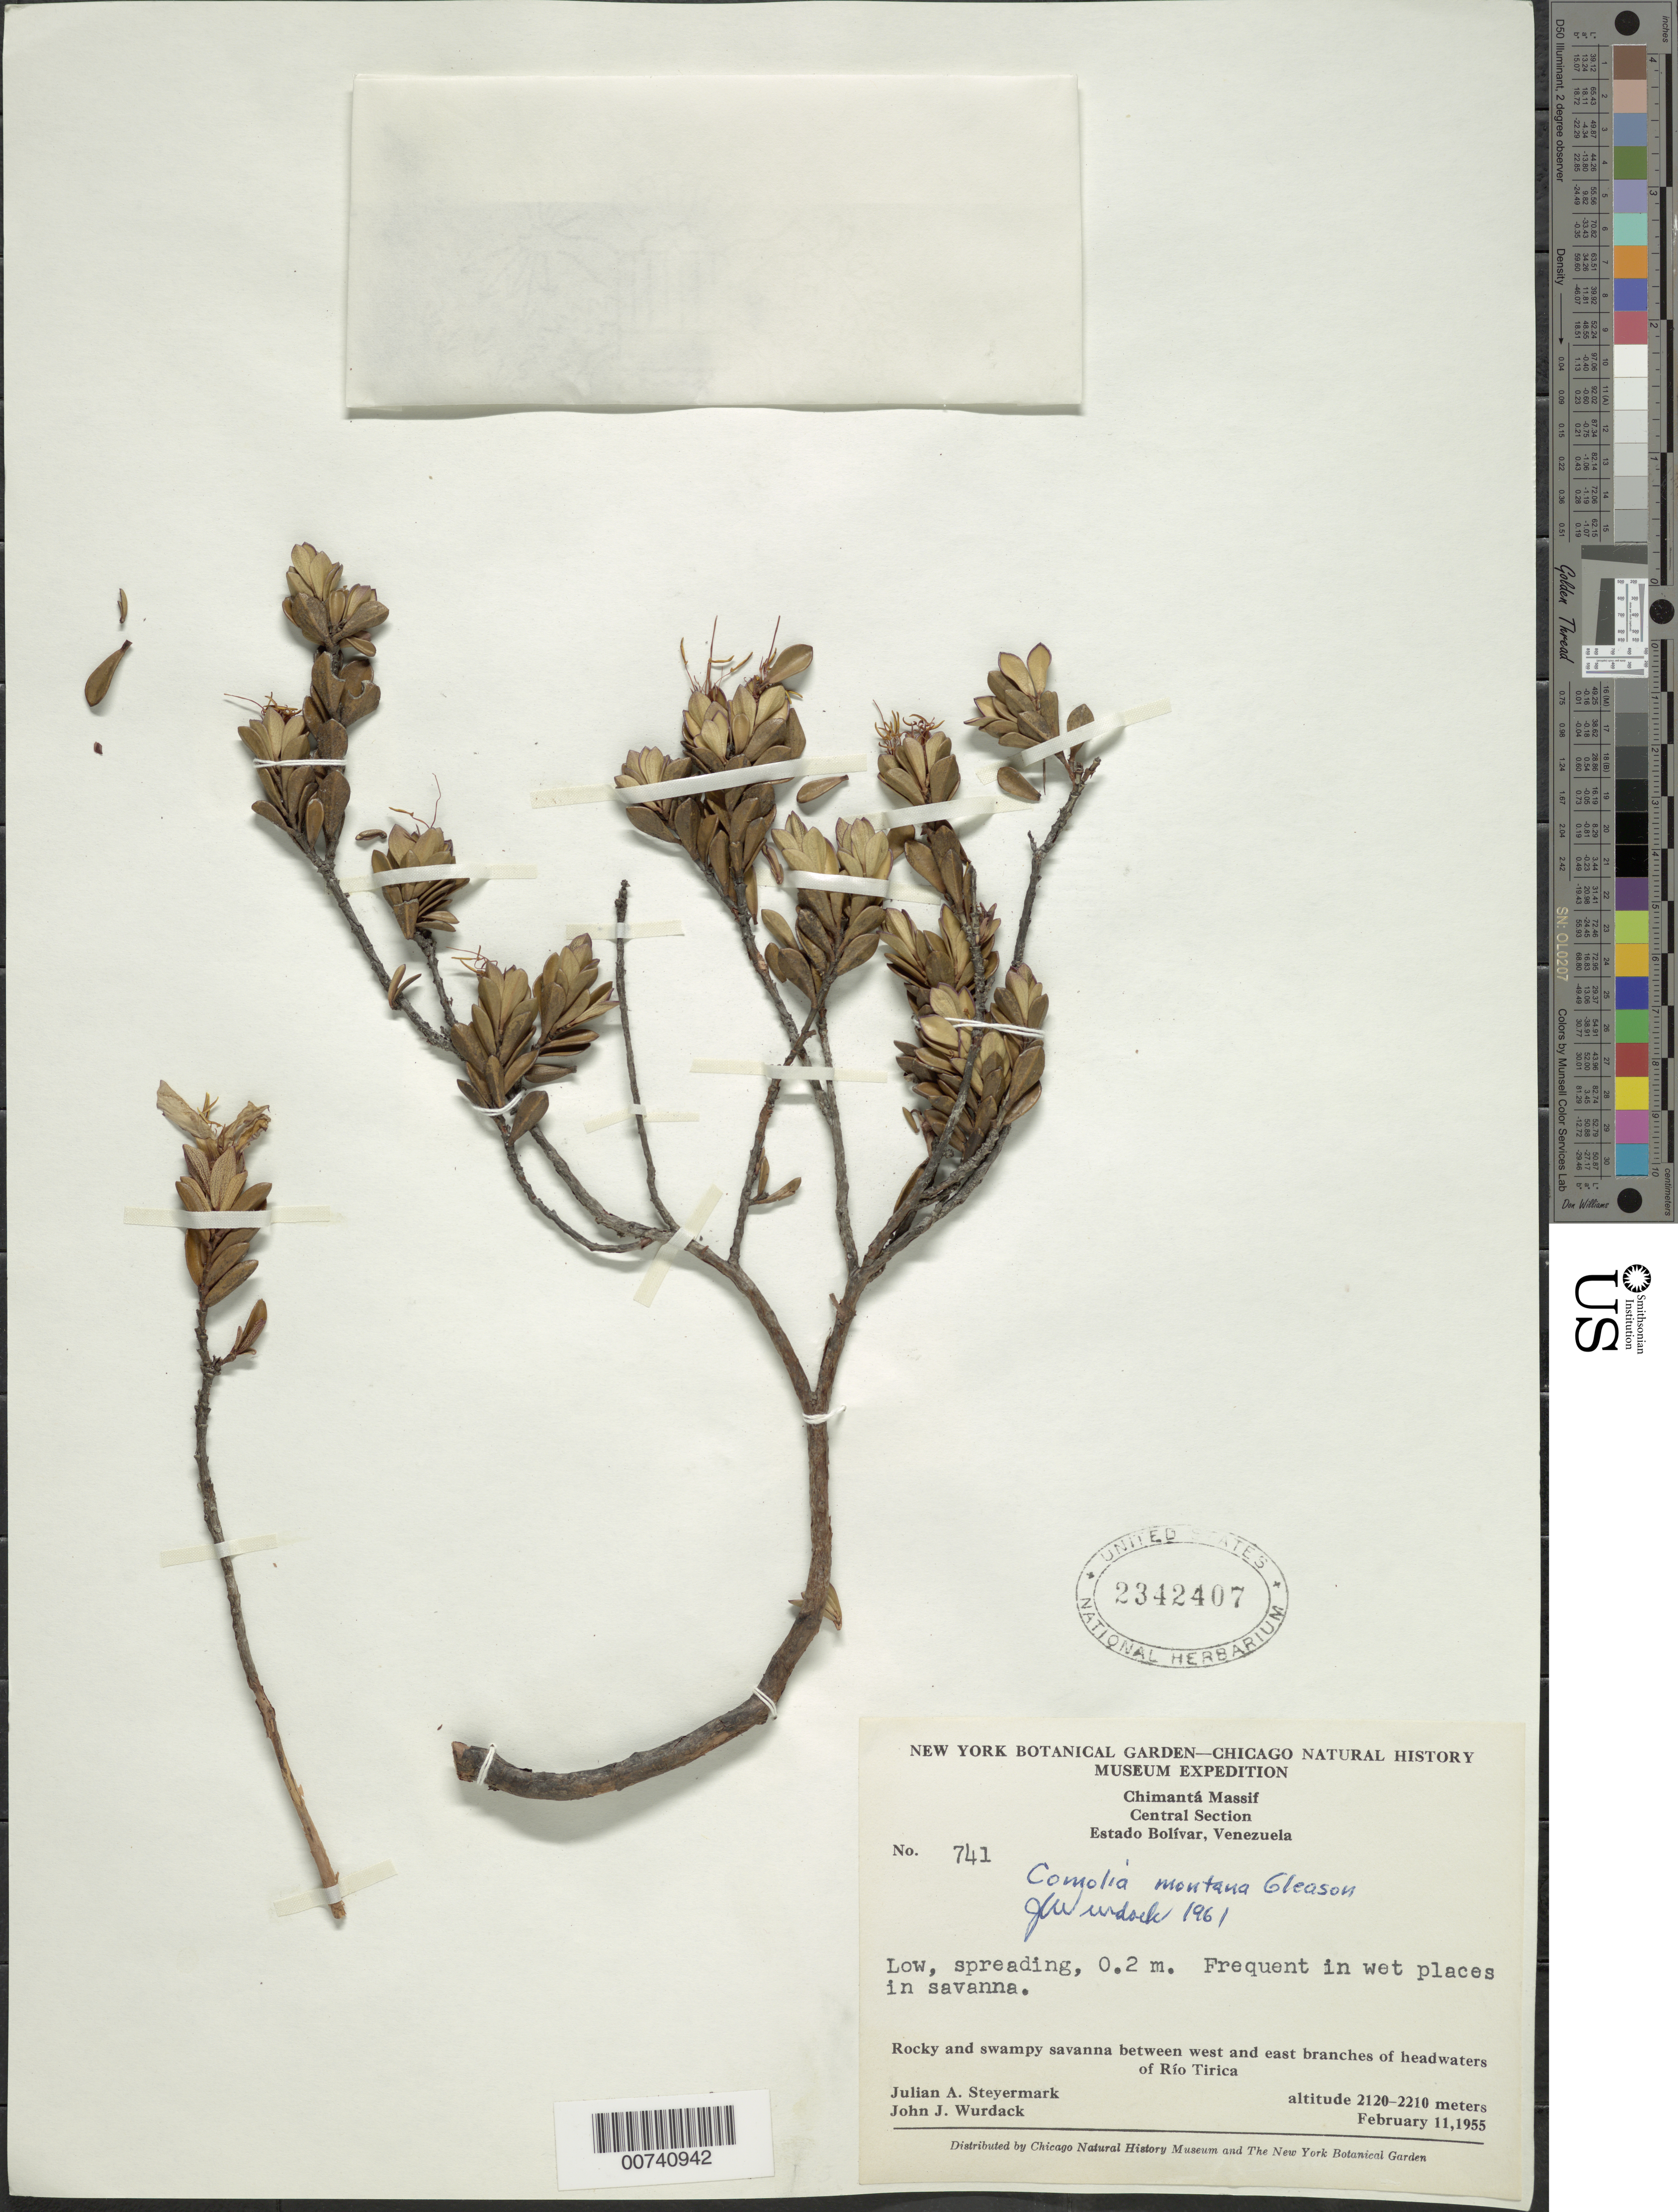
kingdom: Plantae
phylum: Tracheophyta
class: Magnoliopsida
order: Myrtales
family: Melastomataceae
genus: Comoliopsis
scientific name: Comoliopsis montana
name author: (Gleason) M.J. Rocha & P.J.F. Guim.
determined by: Nunes da Silva, Diego, (RB), Jardim Botanico do Rio de Janeiro - Herbario (BRAZIL)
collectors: J. Steyermark & J. J. Wurdack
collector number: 55 741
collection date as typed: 11-Feb-55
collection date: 1955-02-11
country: Venezuela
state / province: Bolívar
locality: Chimantá Massif, Río Tirica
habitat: Wet places in savanna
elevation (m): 2120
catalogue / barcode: US 2342407